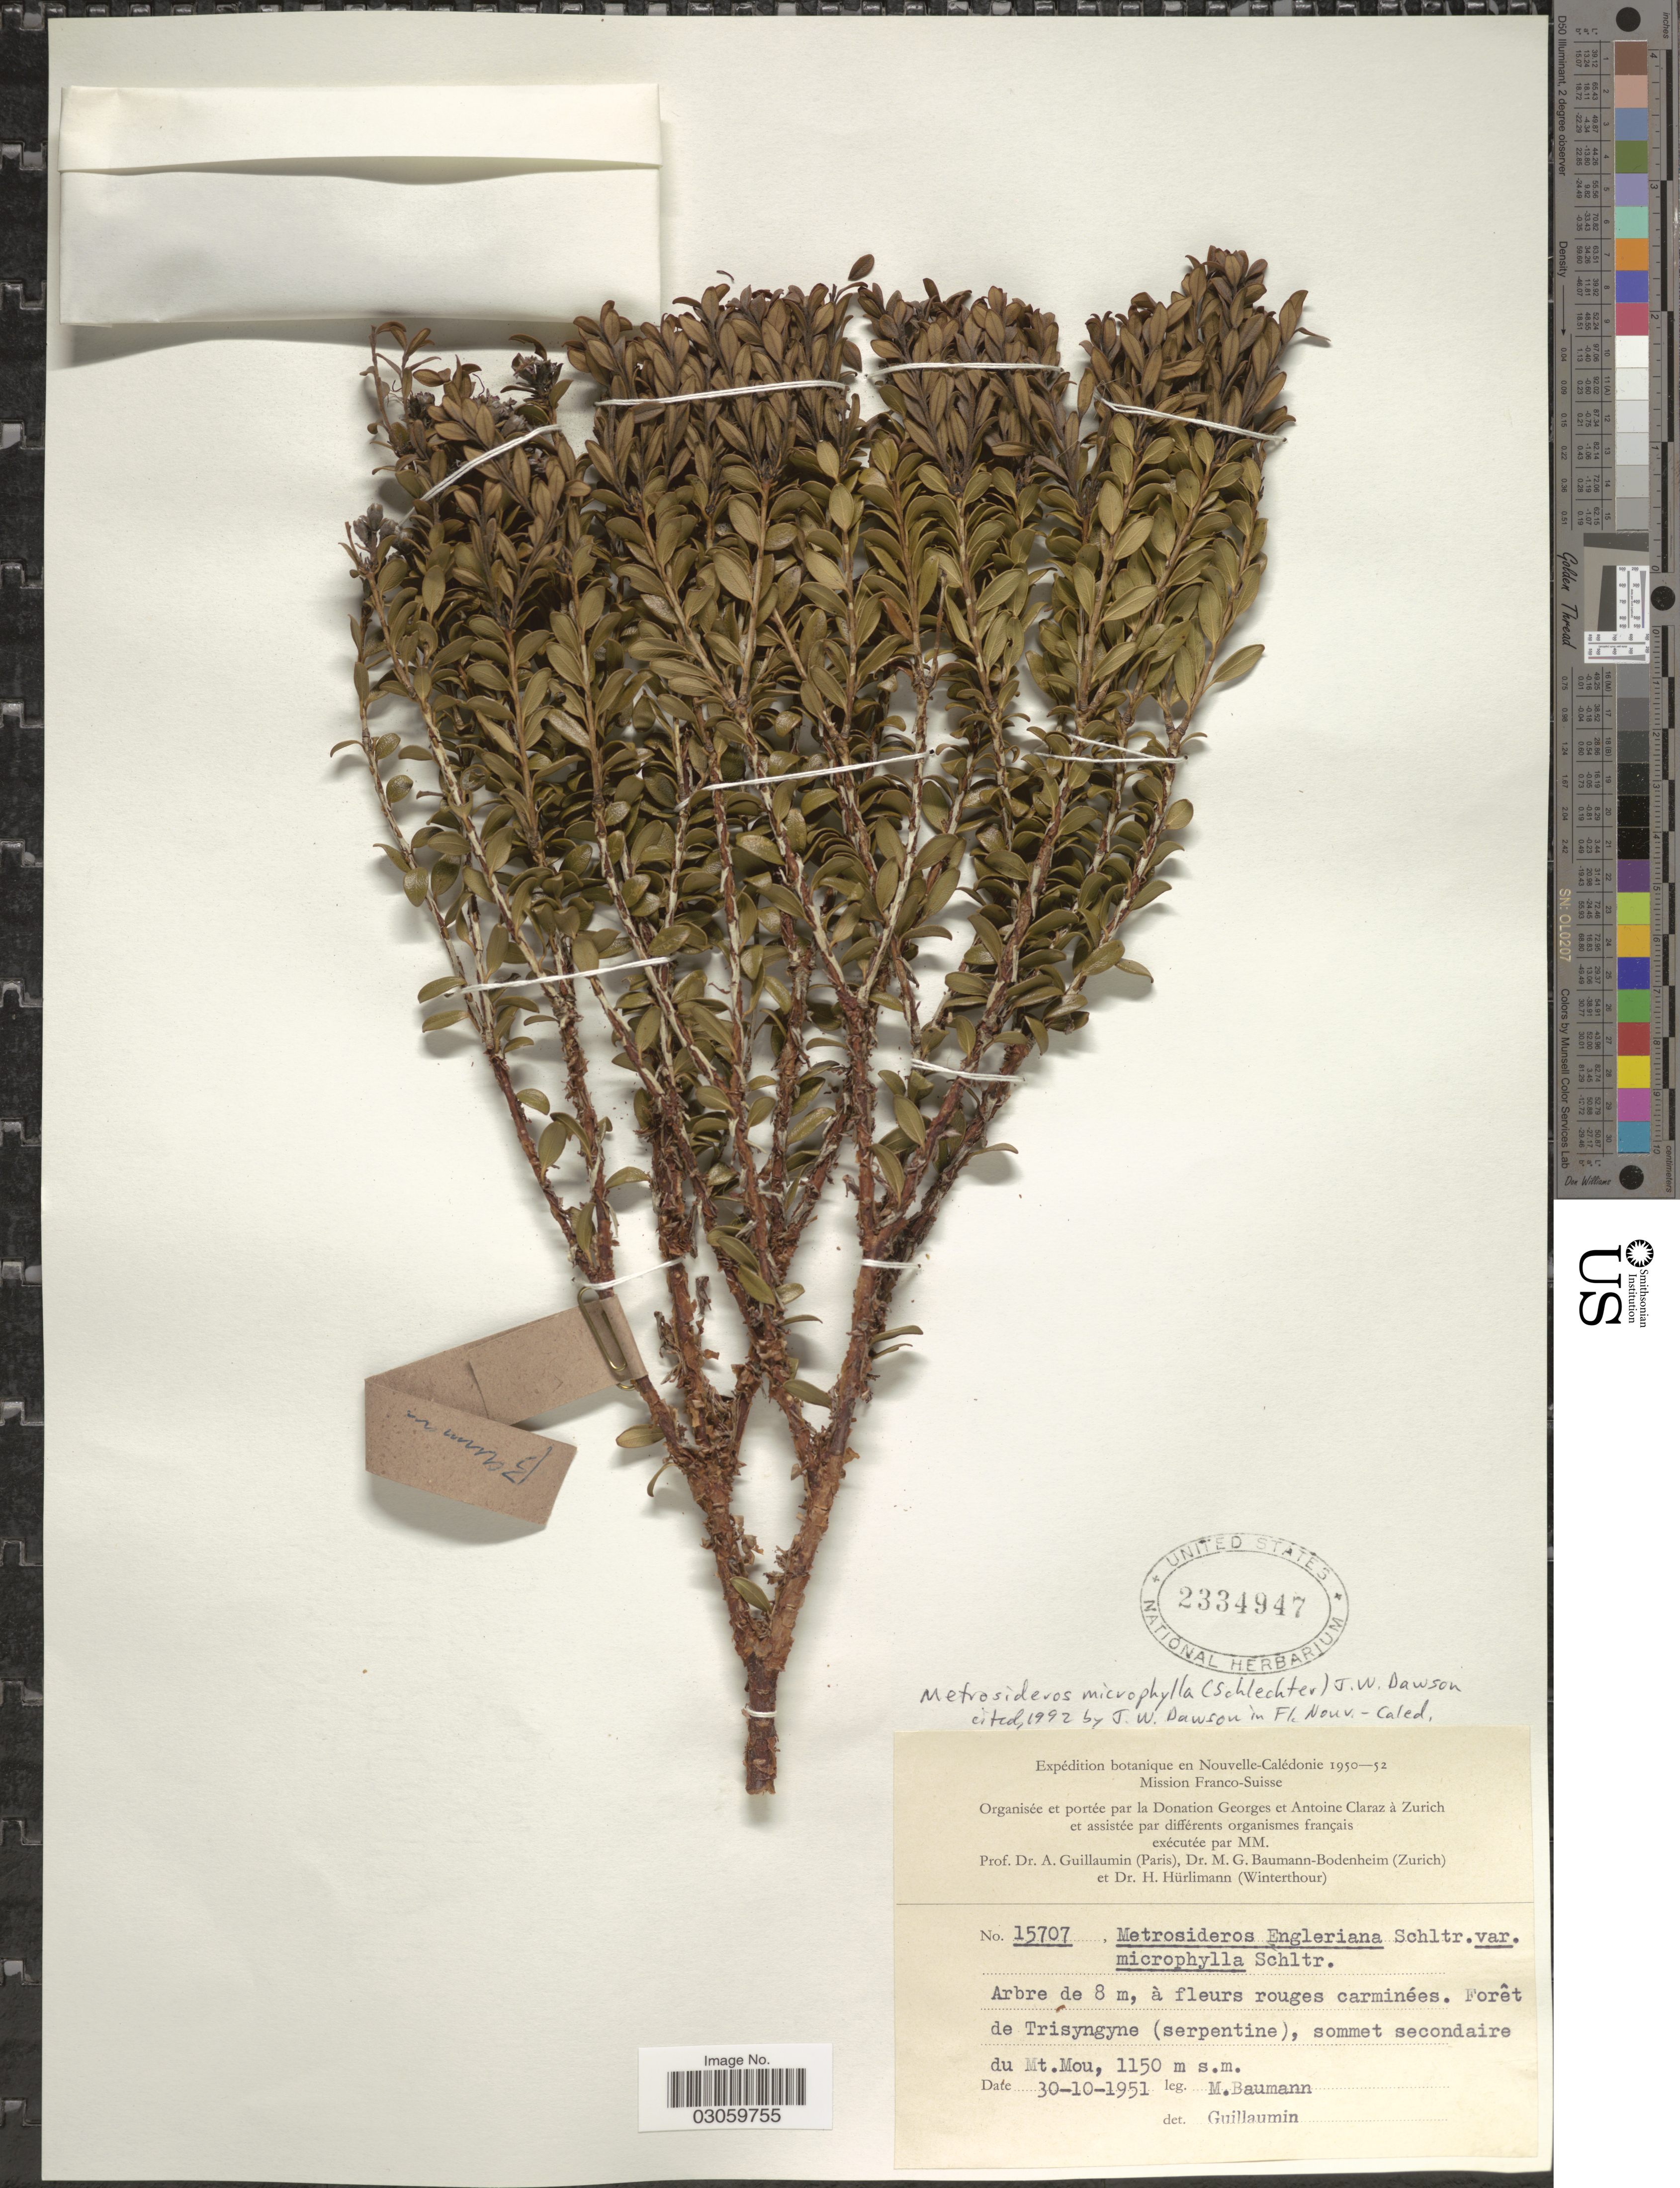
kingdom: Plantae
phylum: Tracheophyta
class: Magnoliopsida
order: Myrtales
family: Myrtaceae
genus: Metrosideros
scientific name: Metrosideros microphylla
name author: (Schltr.) J.W. Dawson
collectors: M. G. Baumann-Bodenheim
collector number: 15707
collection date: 1951-10-30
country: New Caledonia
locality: Nouvelle-Calédonie. Forêt de Trisyngyne (serpentine), sommet secondaire du Mt. Mou.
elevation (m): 1150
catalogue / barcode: US 2334947